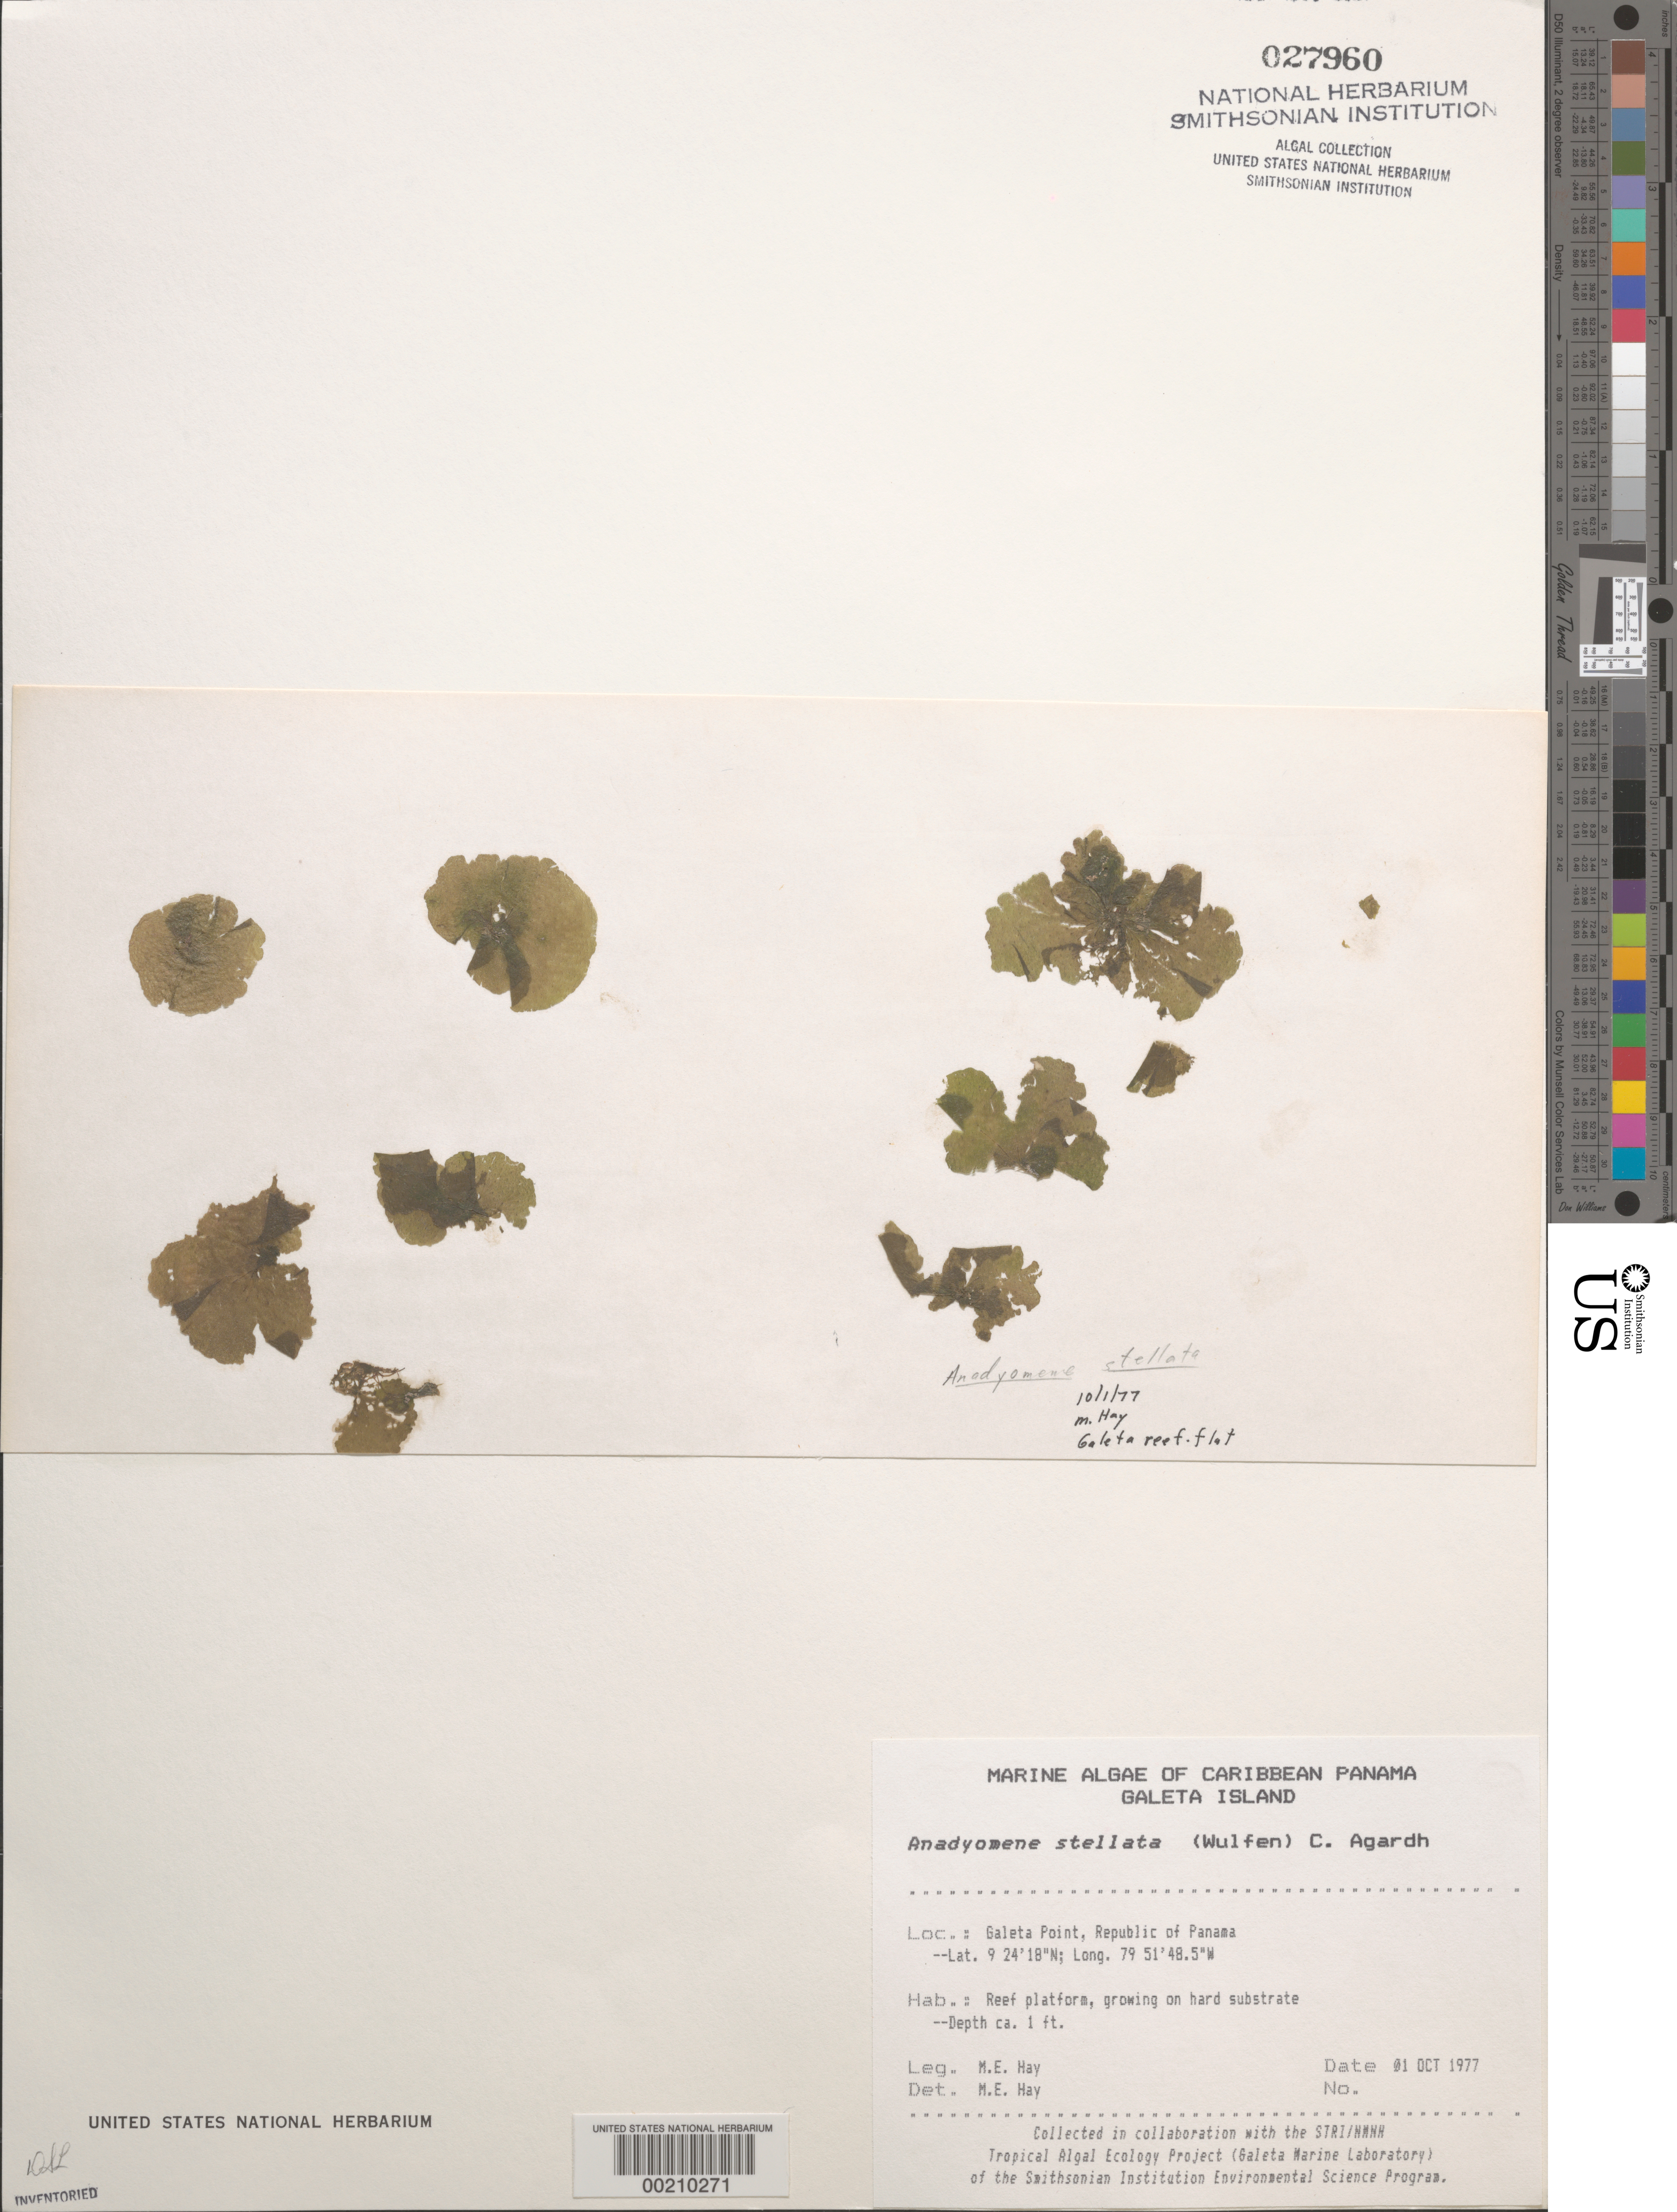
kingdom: Plantae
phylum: Chlorophyta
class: Ulvophyceae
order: Cladophorales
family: Anadyomenaceae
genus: Anadyomene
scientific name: Anadyomene stellata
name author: (Wulfen) C. Agardh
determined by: Hay, M. E.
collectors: M. E. Hay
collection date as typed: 01 Oct 1977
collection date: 1977-10-01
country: Panama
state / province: Colón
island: Galeta Island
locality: Galeta Point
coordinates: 9 24' 18" N, 79 51' 48.5" W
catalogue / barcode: US 27960